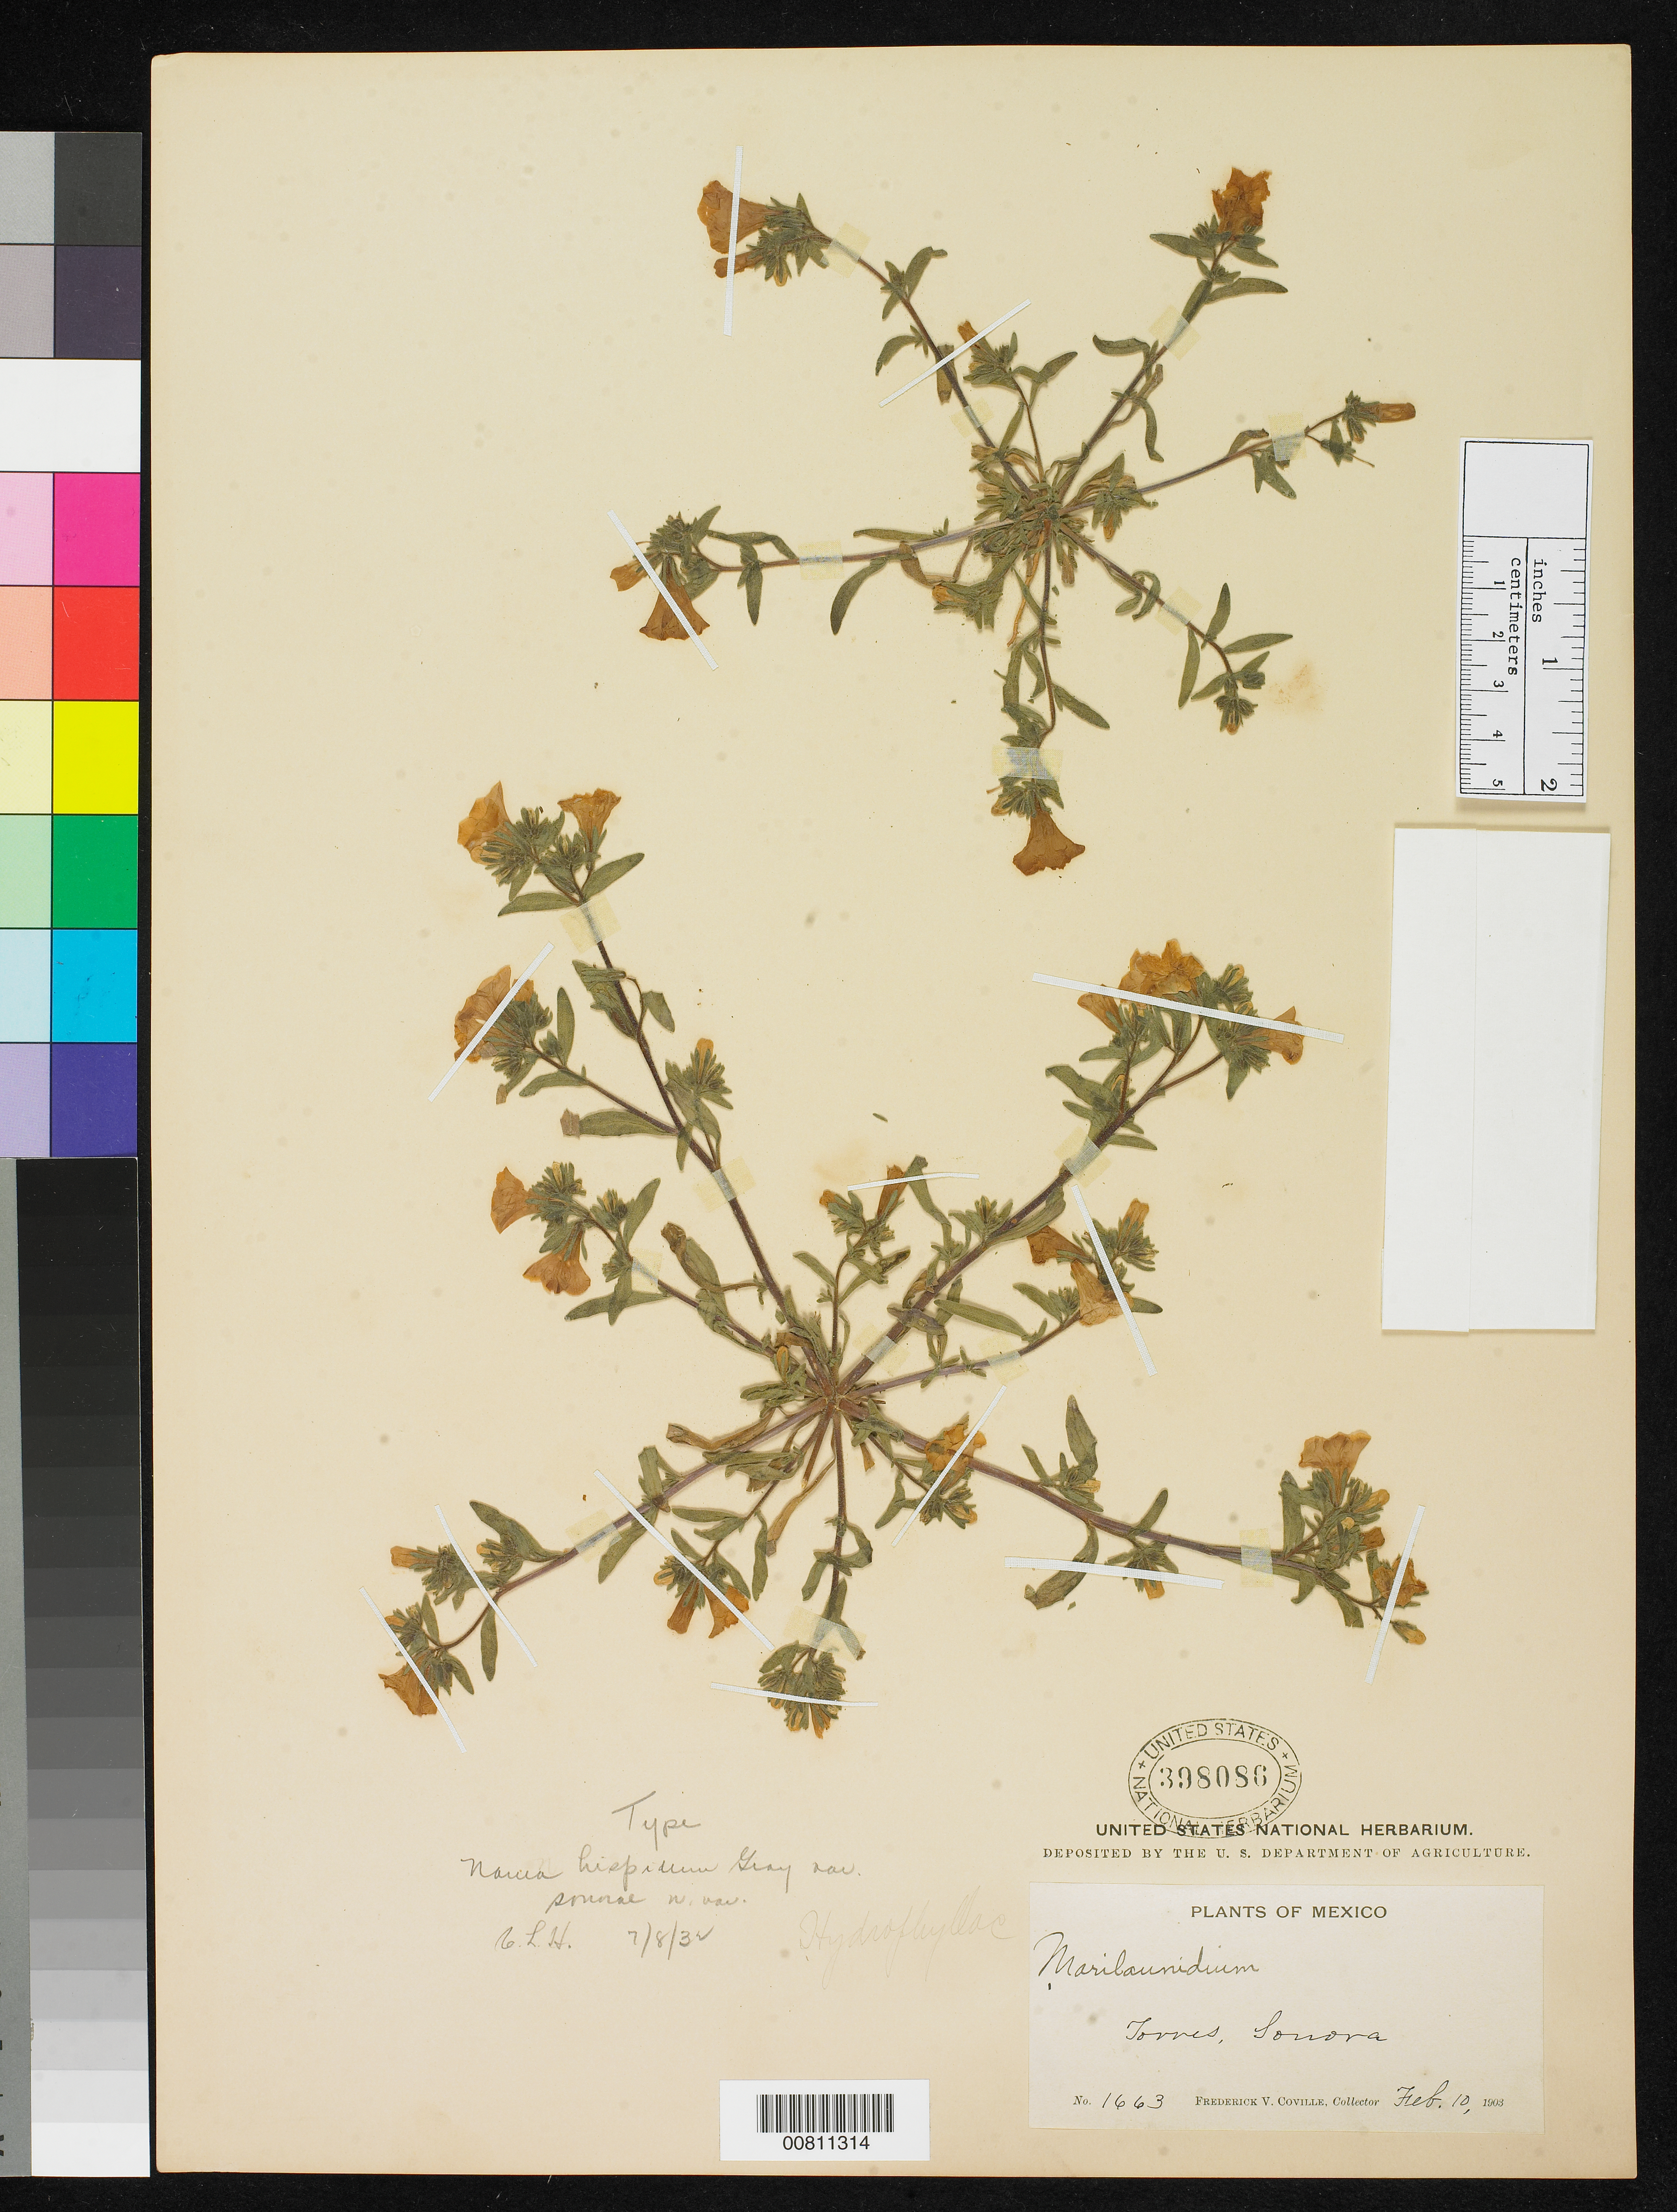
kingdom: Plantae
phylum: Tracheophyta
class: Magnoliopsida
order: Boraginales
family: Namaceae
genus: Nama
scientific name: Nama hispida var. sonorae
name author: C.L. Hitchc.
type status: Holotype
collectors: F. V. Coville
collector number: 1663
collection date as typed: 10 Feb 1903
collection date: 1903-02-10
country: Mexico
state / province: Sonora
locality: Torres.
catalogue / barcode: US 398086